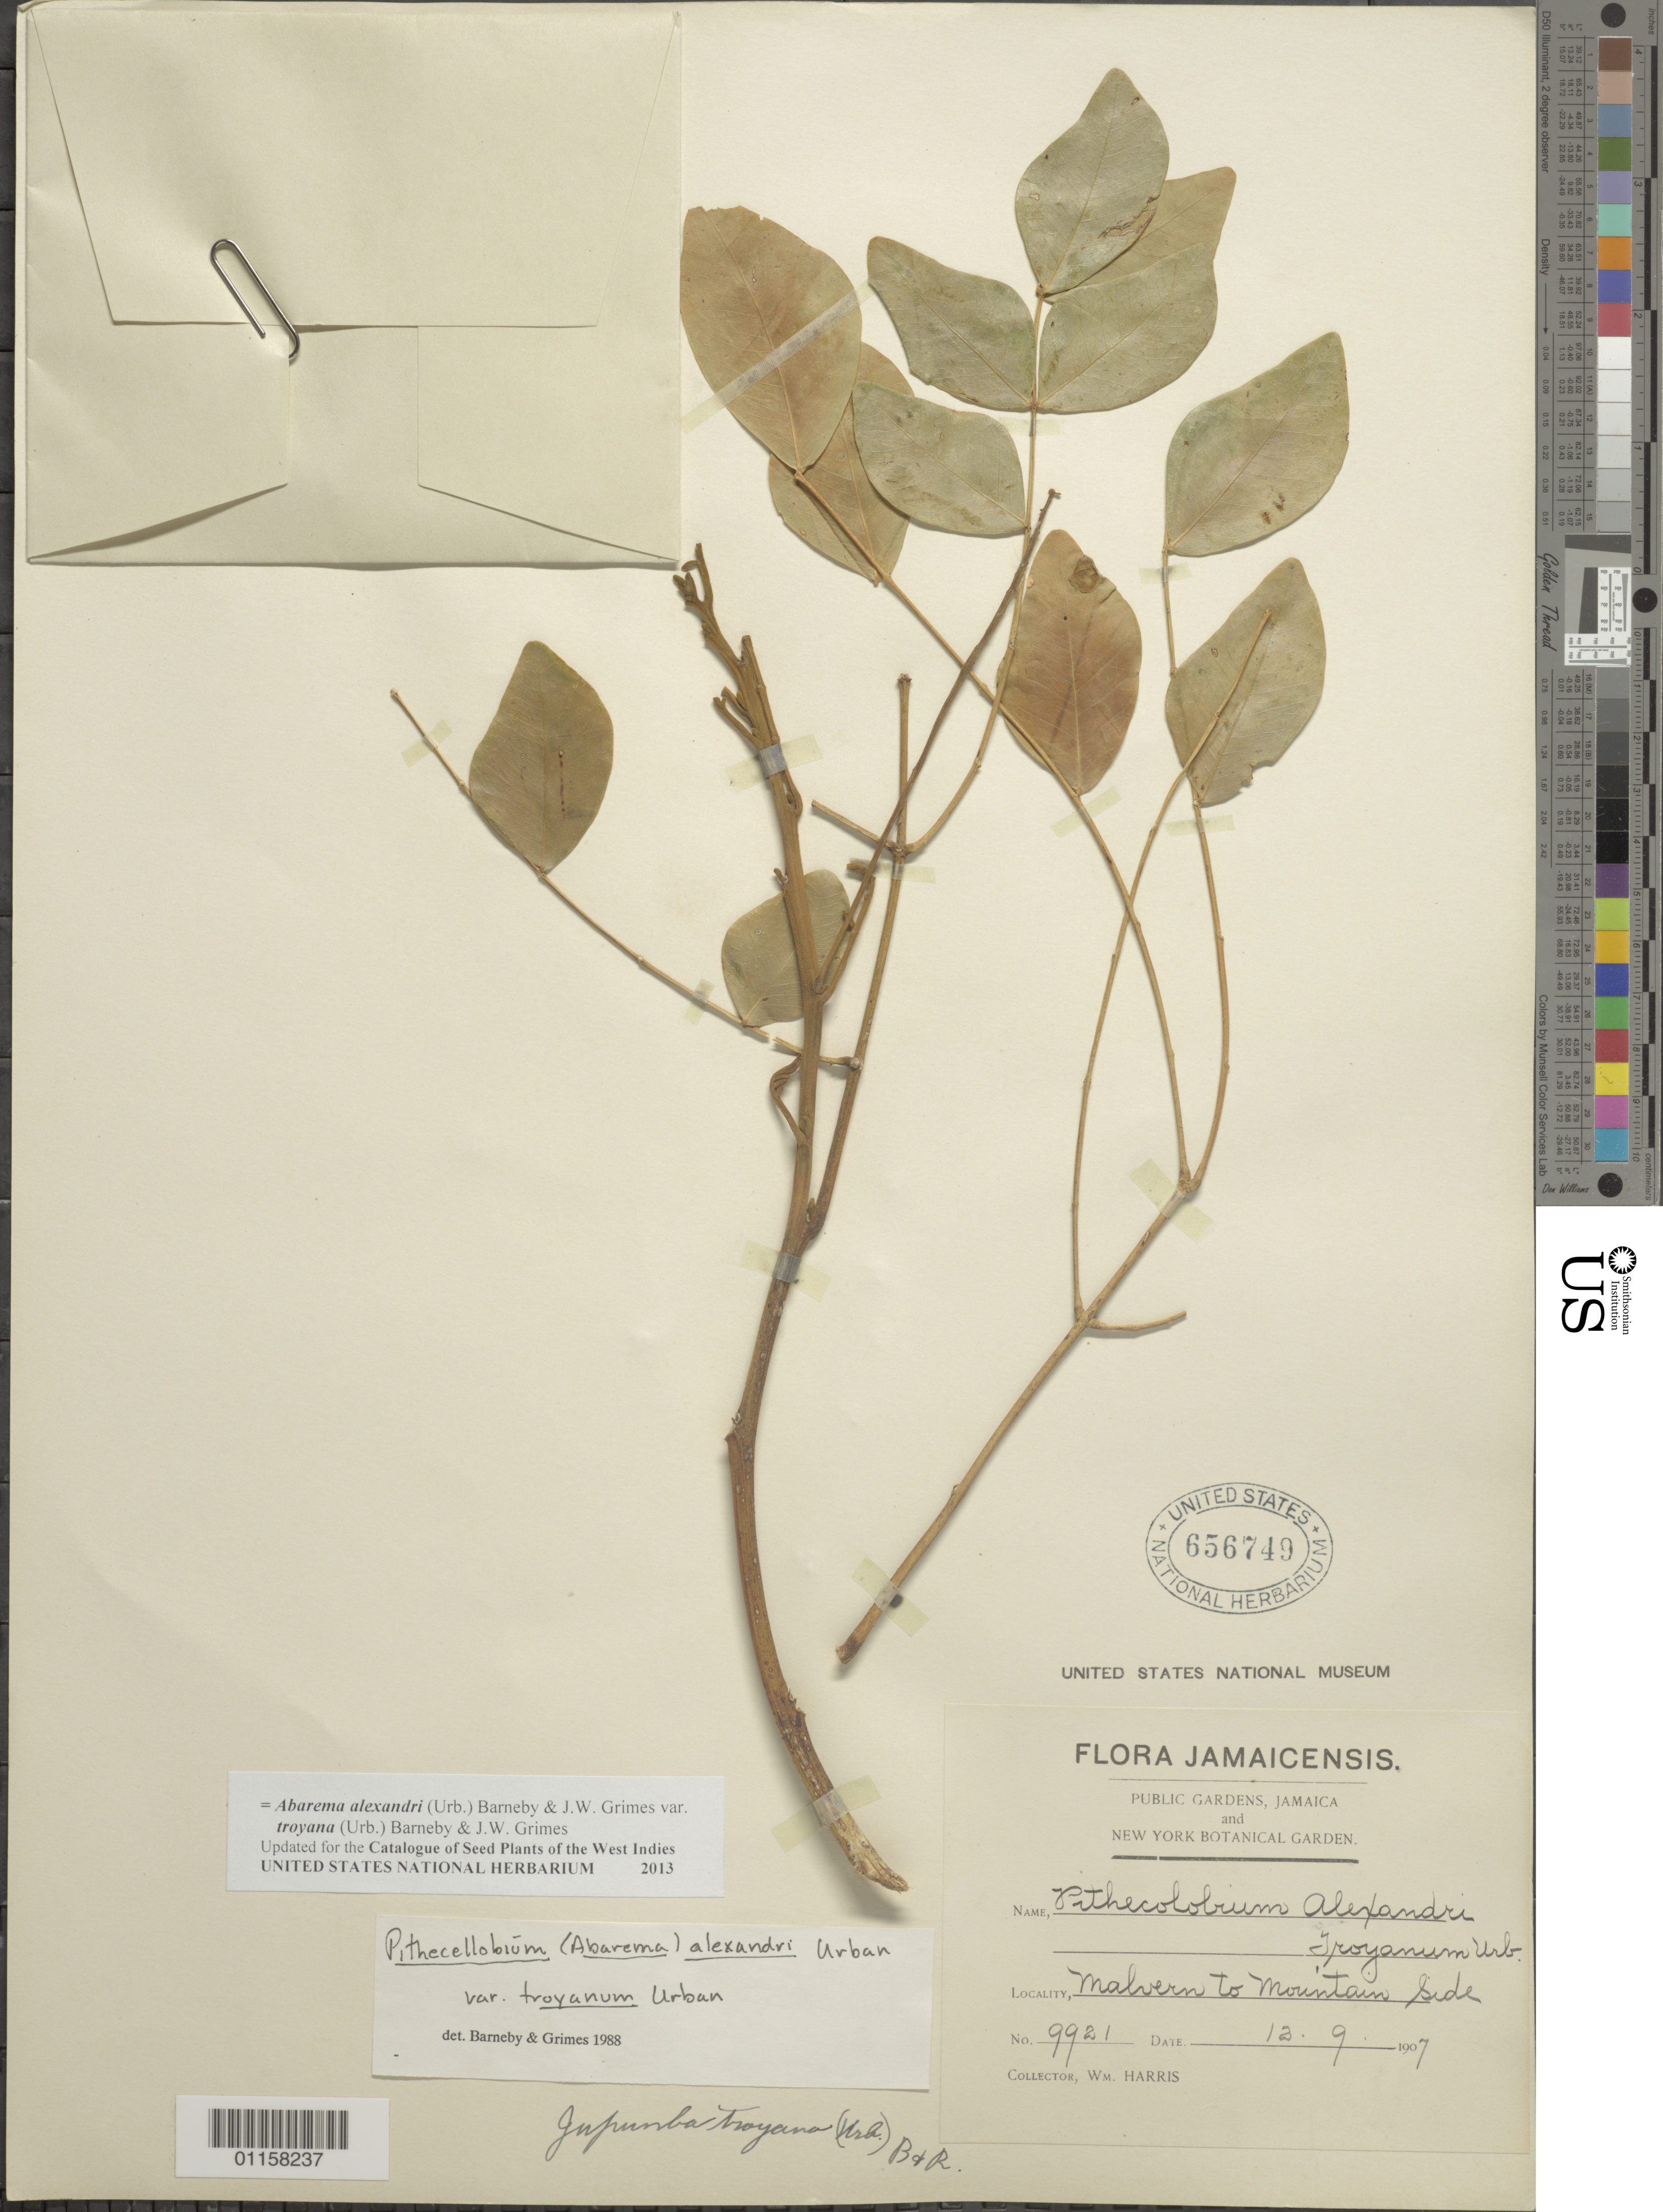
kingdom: Plantae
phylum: Tracheophyta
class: Magnoliopsida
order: Fabales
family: Fabaceae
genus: Jupunba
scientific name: Jupunba troyana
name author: (Urb.) Britton & Rose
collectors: W. H. Harris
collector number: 9921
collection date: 1907-09-12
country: Jamaica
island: Jamaica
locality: Malvern to Mountain Side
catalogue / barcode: US 656749